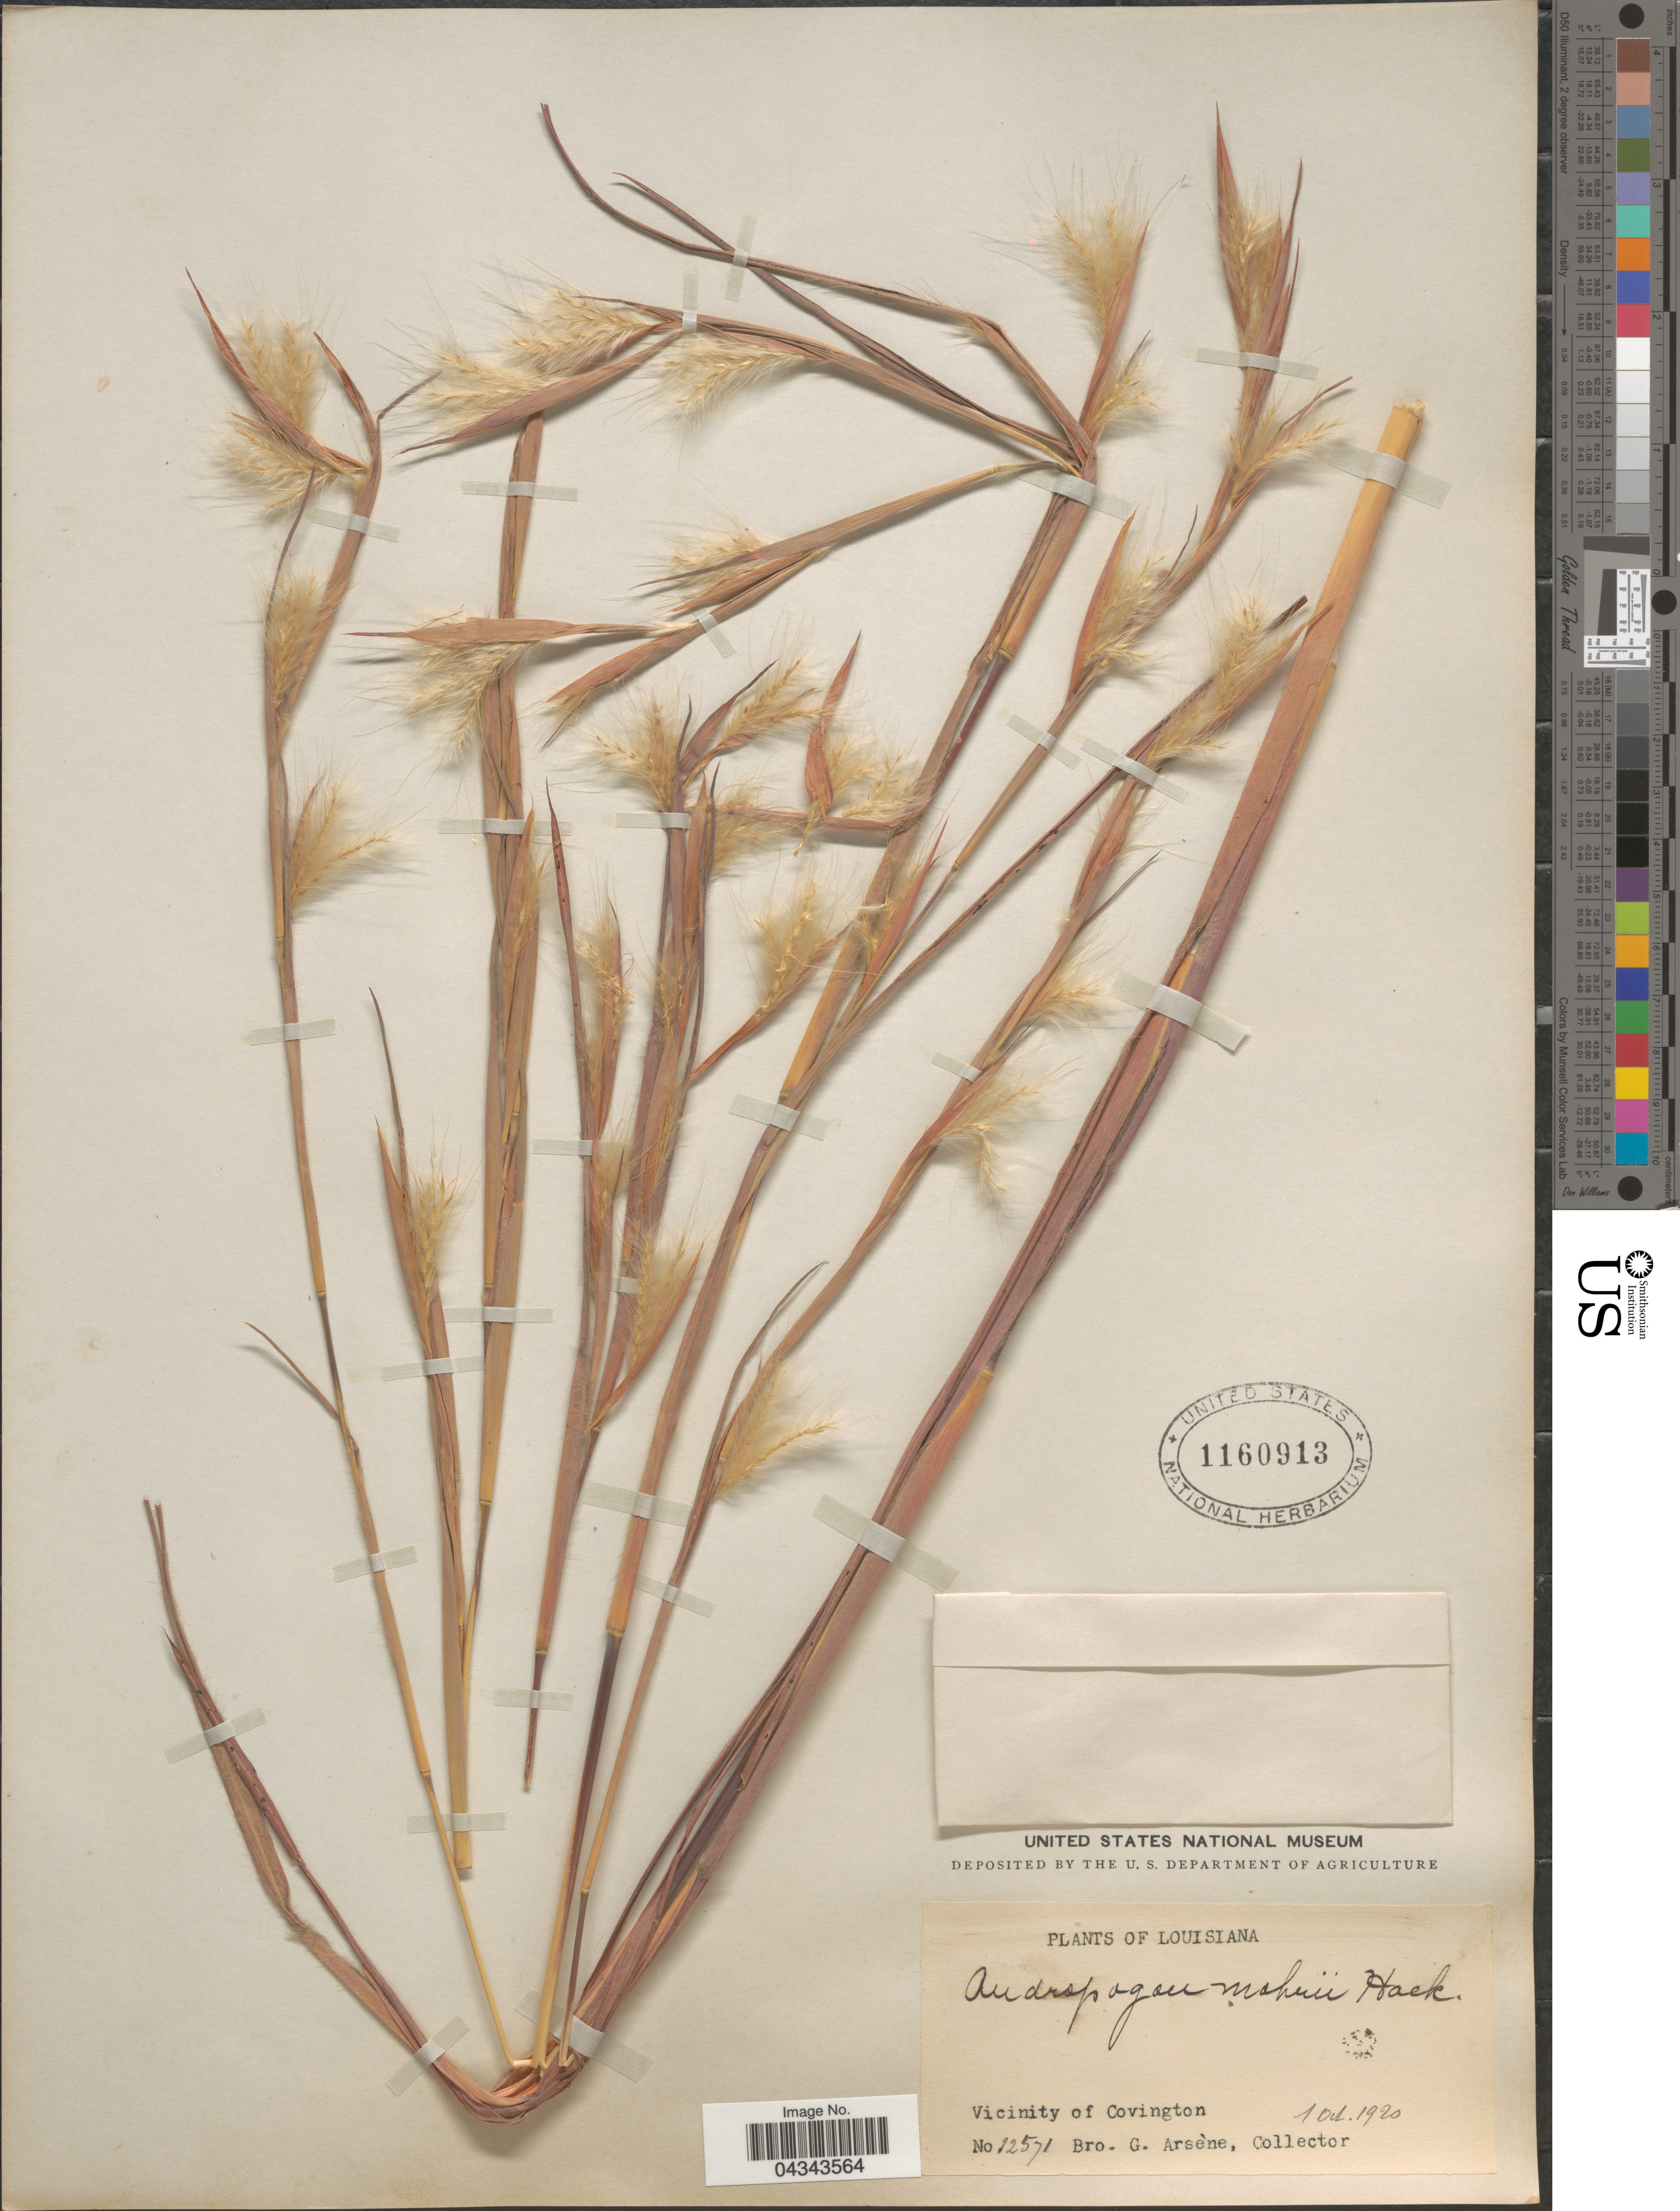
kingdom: Plantae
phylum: Tracheophyta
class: Liliopsida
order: Poales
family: Poaceae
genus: Andropogon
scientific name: Andropogon liebmannii var. pungensis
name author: (Ashe) C.S. Campb.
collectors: Bro. G. Arsène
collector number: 12571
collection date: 1920-10-01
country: United States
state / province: Louisiana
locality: Vicinity of Covington.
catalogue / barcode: US 1160913